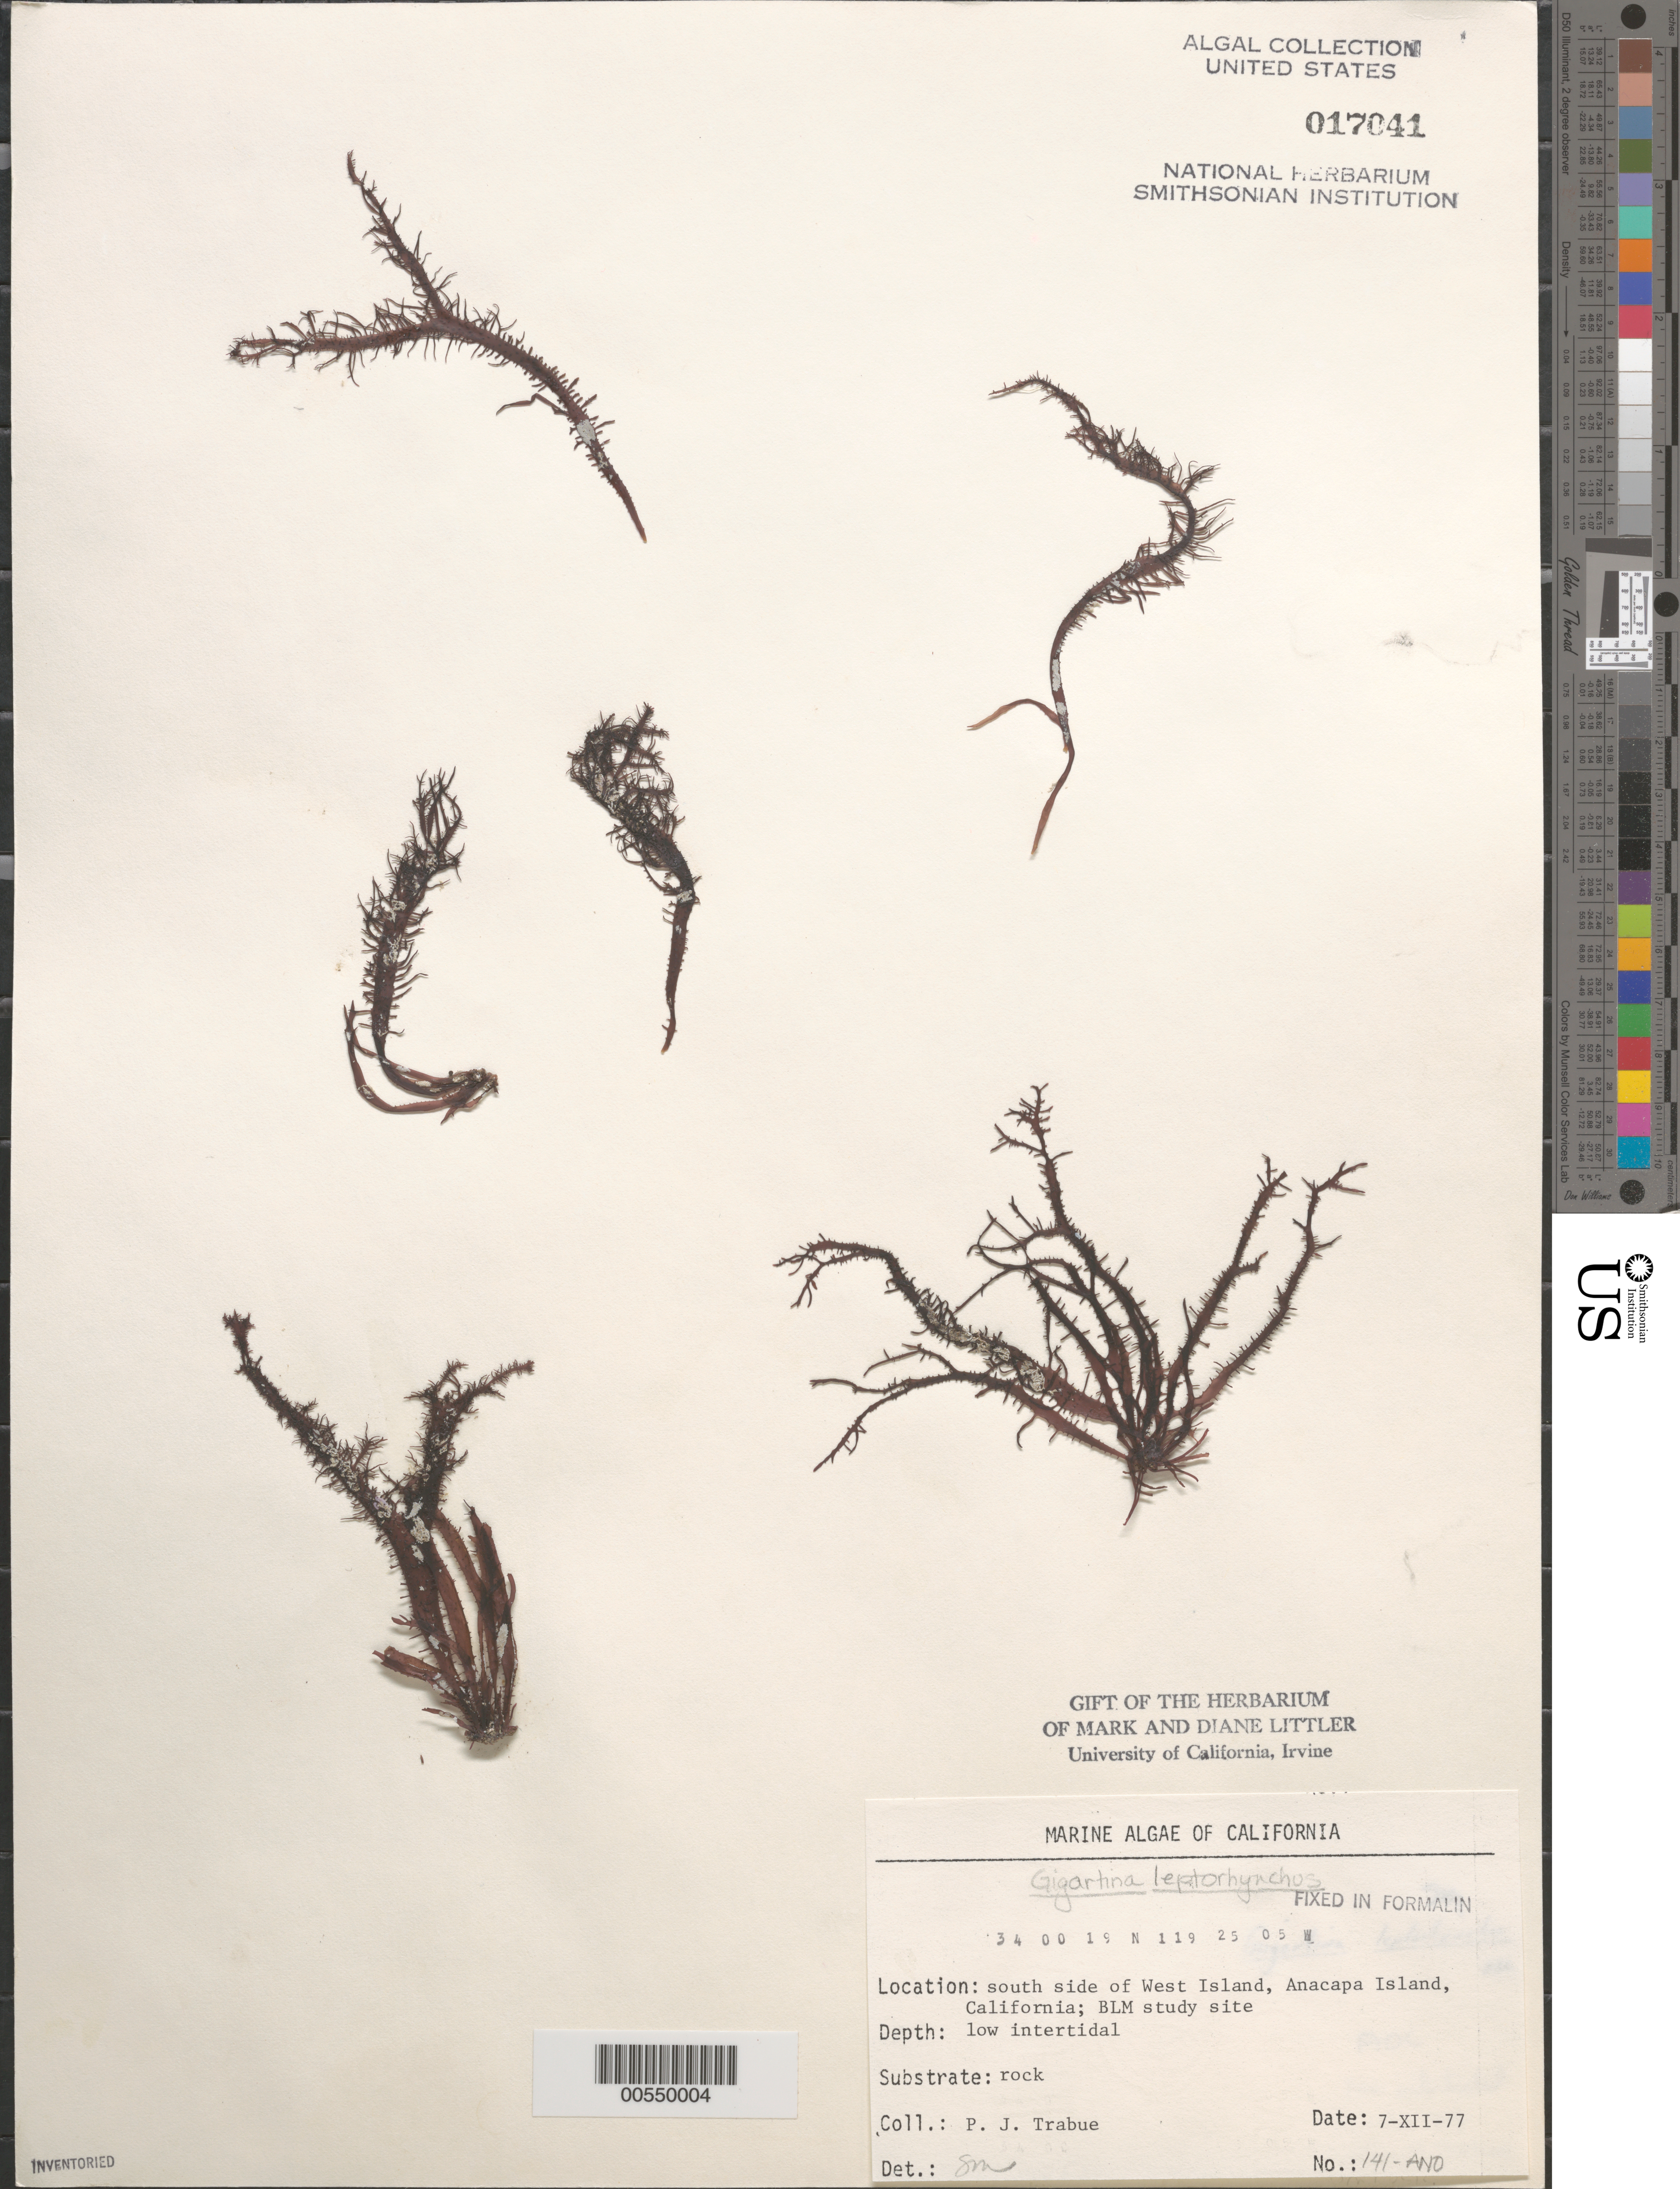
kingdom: Plantae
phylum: Rhodophyta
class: Florideophyceae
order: Gigartinales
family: Gigartinaceae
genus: Mazzaella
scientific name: Mazzaella leptorhynchos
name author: (J. Agardh) Leister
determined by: Algae name updating Project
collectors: P. J. Trabue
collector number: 141-ANO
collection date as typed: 07 Dec 1977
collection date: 1977-12-07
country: United States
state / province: California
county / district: Ventura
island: Anacapa Island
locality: South side of west island, near Cat Rock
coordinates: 34 00'19"N, 119 25'05"W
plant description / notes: BLM-SOCALBIGHT Rocky Intertidal Survey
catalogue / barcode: US 17041